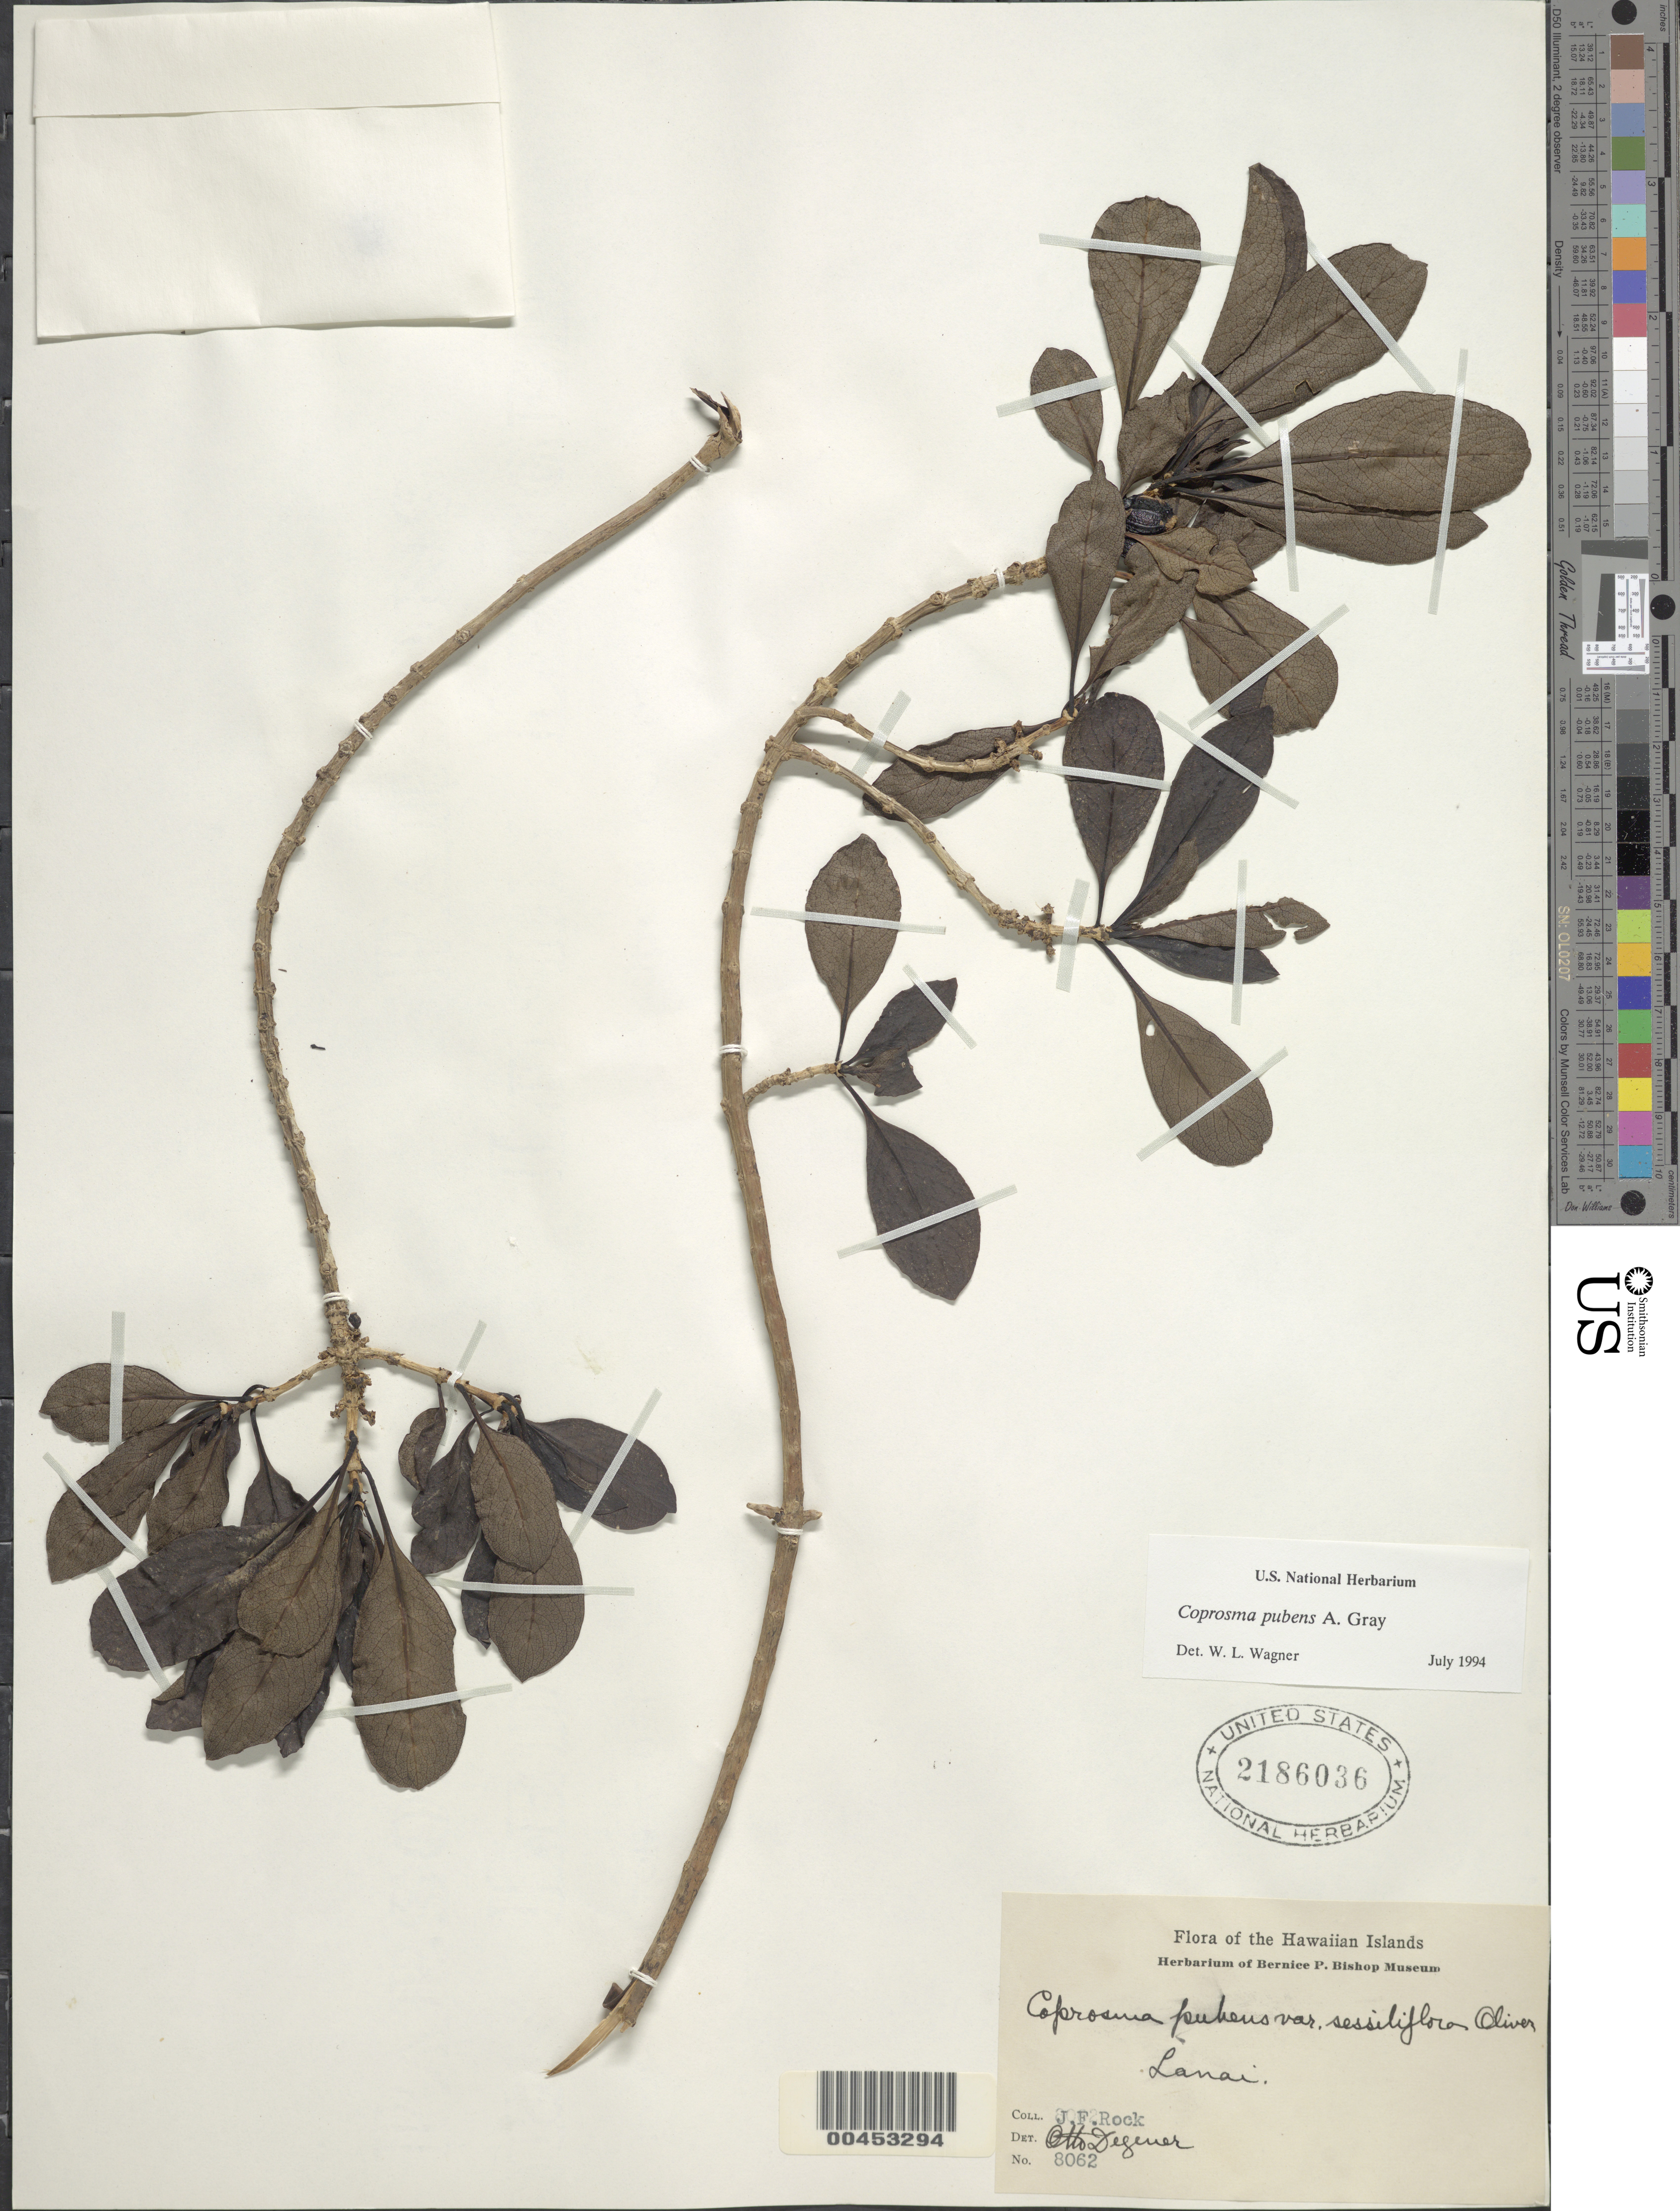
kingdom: Plantae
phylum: Tracheophyta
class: Magnoliopsida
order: Gentianales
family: Rubiaceae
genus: Coprosma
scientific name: Coprosma pubens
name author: A. Gray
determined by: Wagner, W. L., (BOT), Smithsonian Institution - National Museum of Natural History (UNITED STATES)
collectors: J. F. Rock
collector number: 8062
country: United States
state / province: Hawaii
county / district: Maui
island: Lana'i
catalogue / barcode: US 2186036